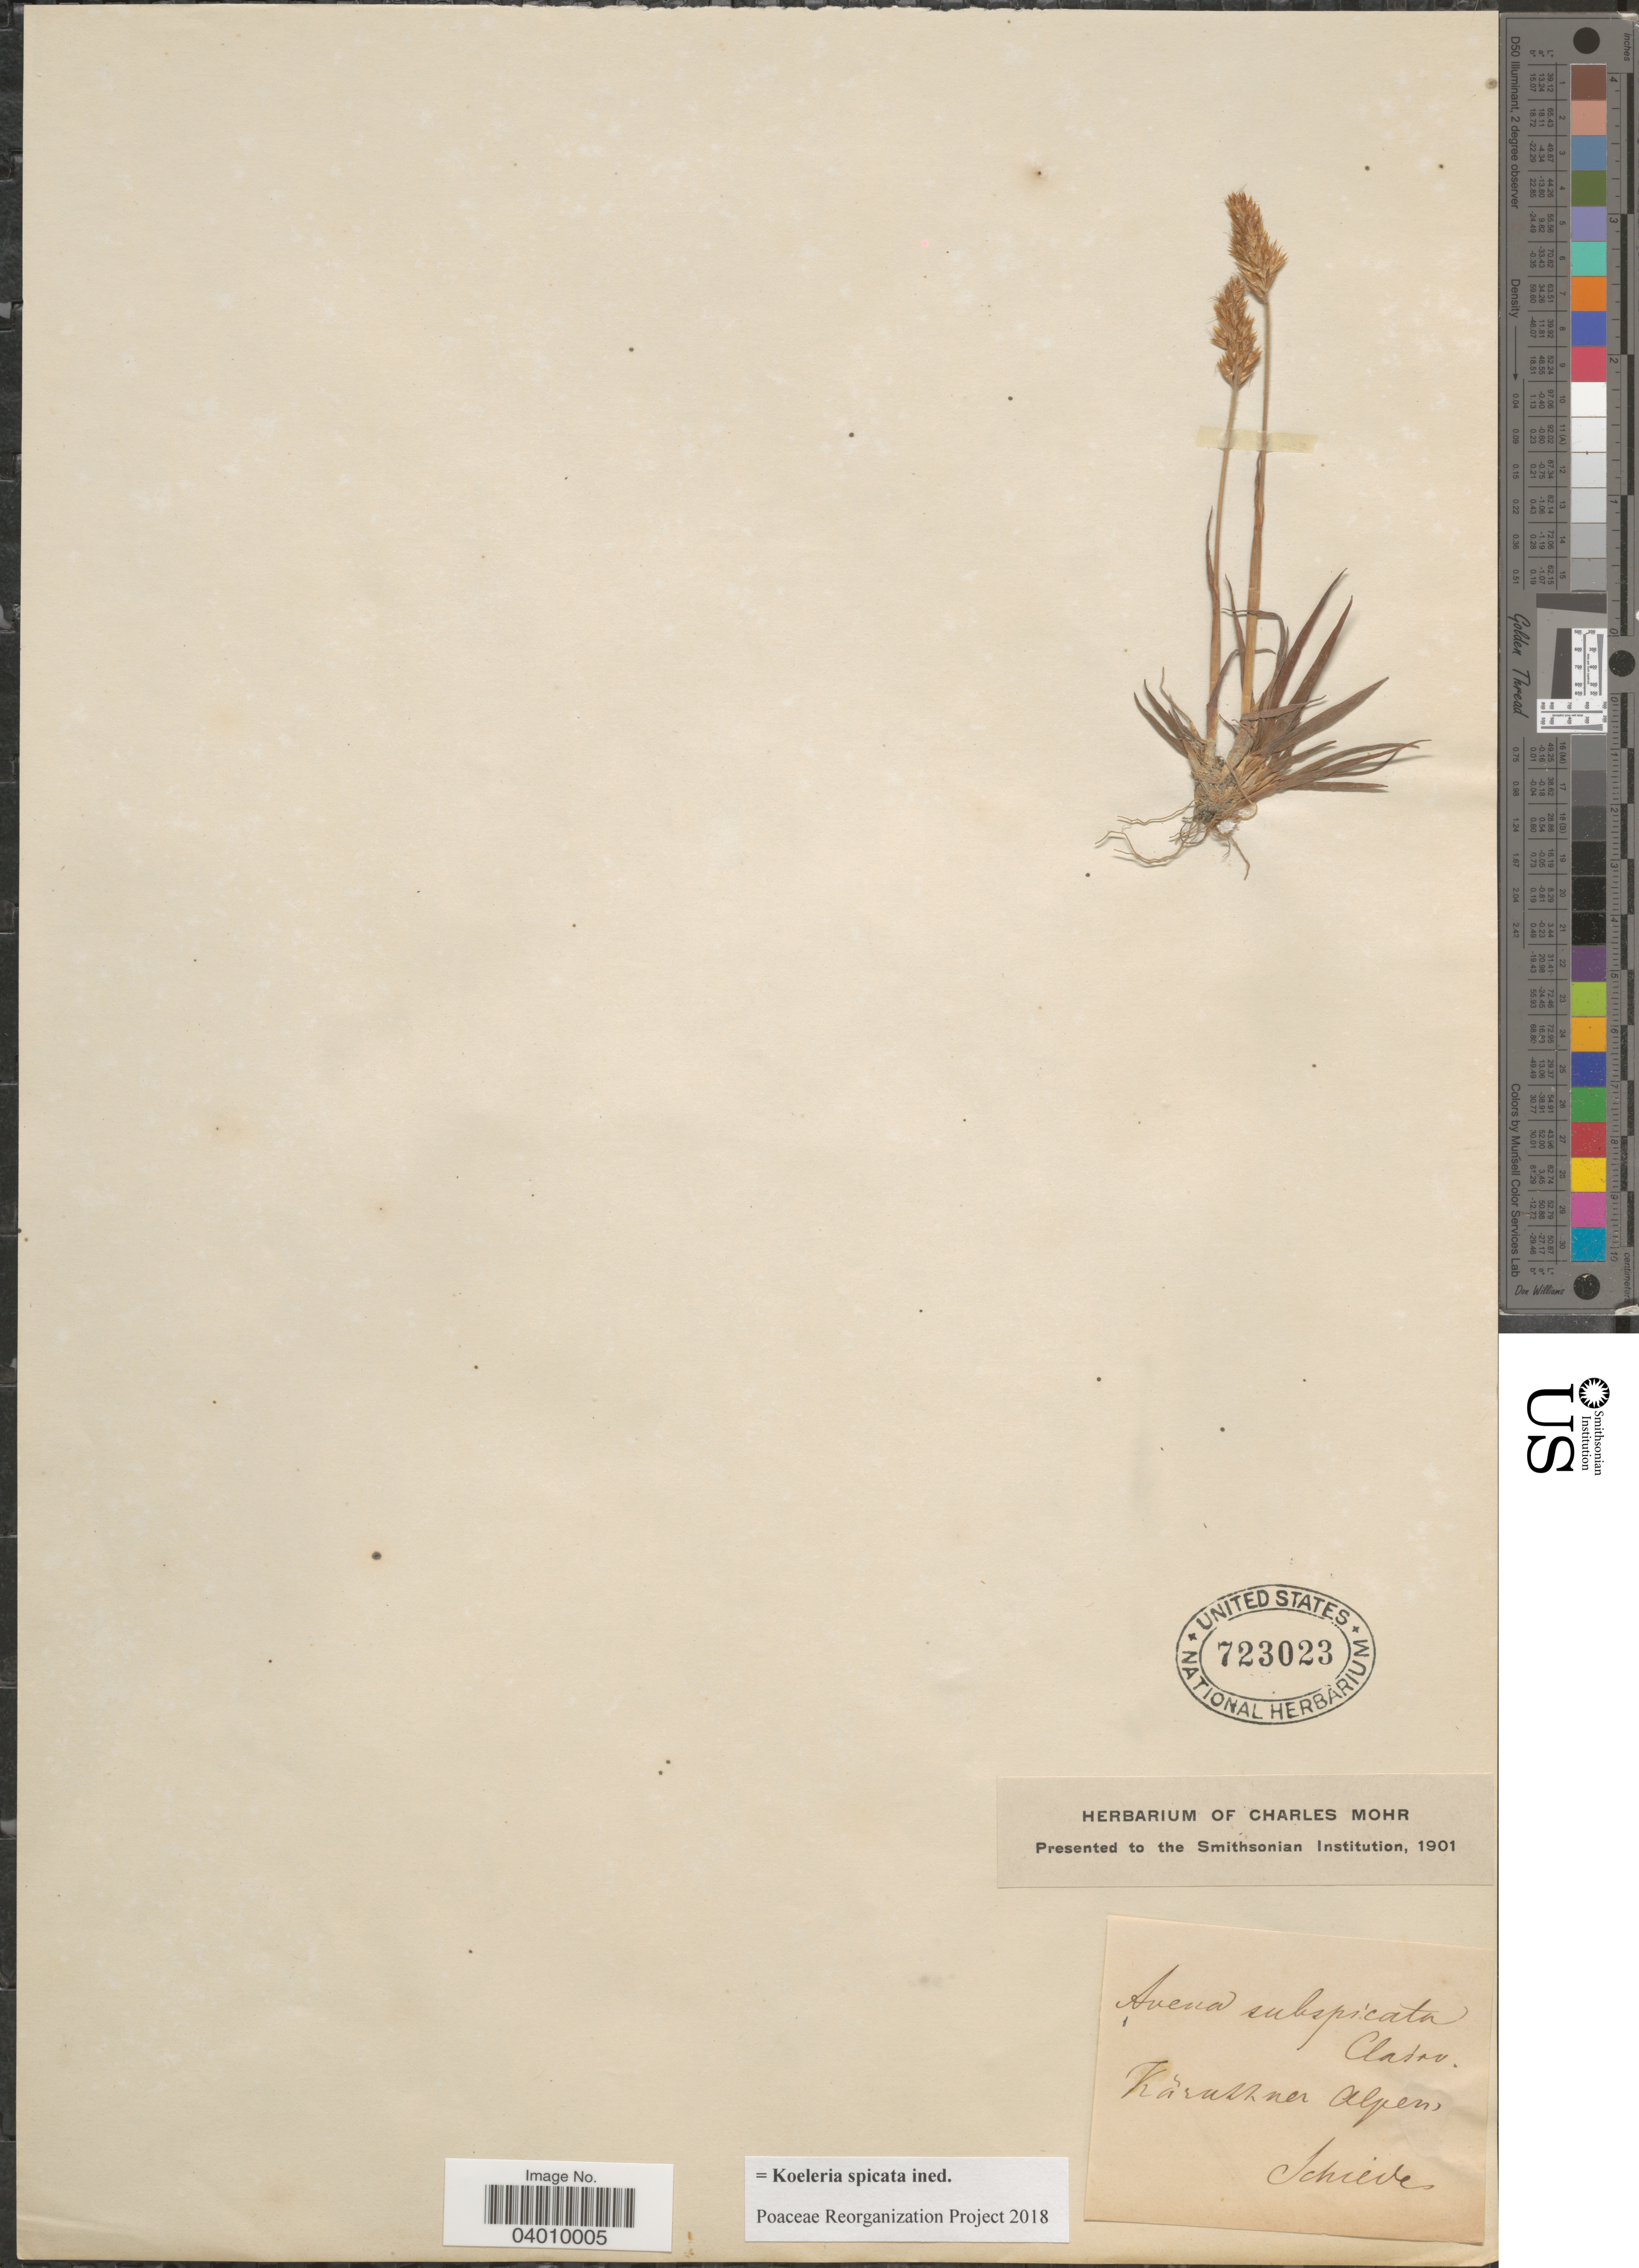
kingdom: Plantae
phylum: Tracheophyta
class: Liliopsida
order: Poales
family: Poaceae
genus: Koeleria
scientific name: Koeleria spicata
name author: (L.) Barberá et al.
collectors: Schiede, --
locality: Kãrakhner [interpreted] Alpen.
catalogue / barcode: US 723023